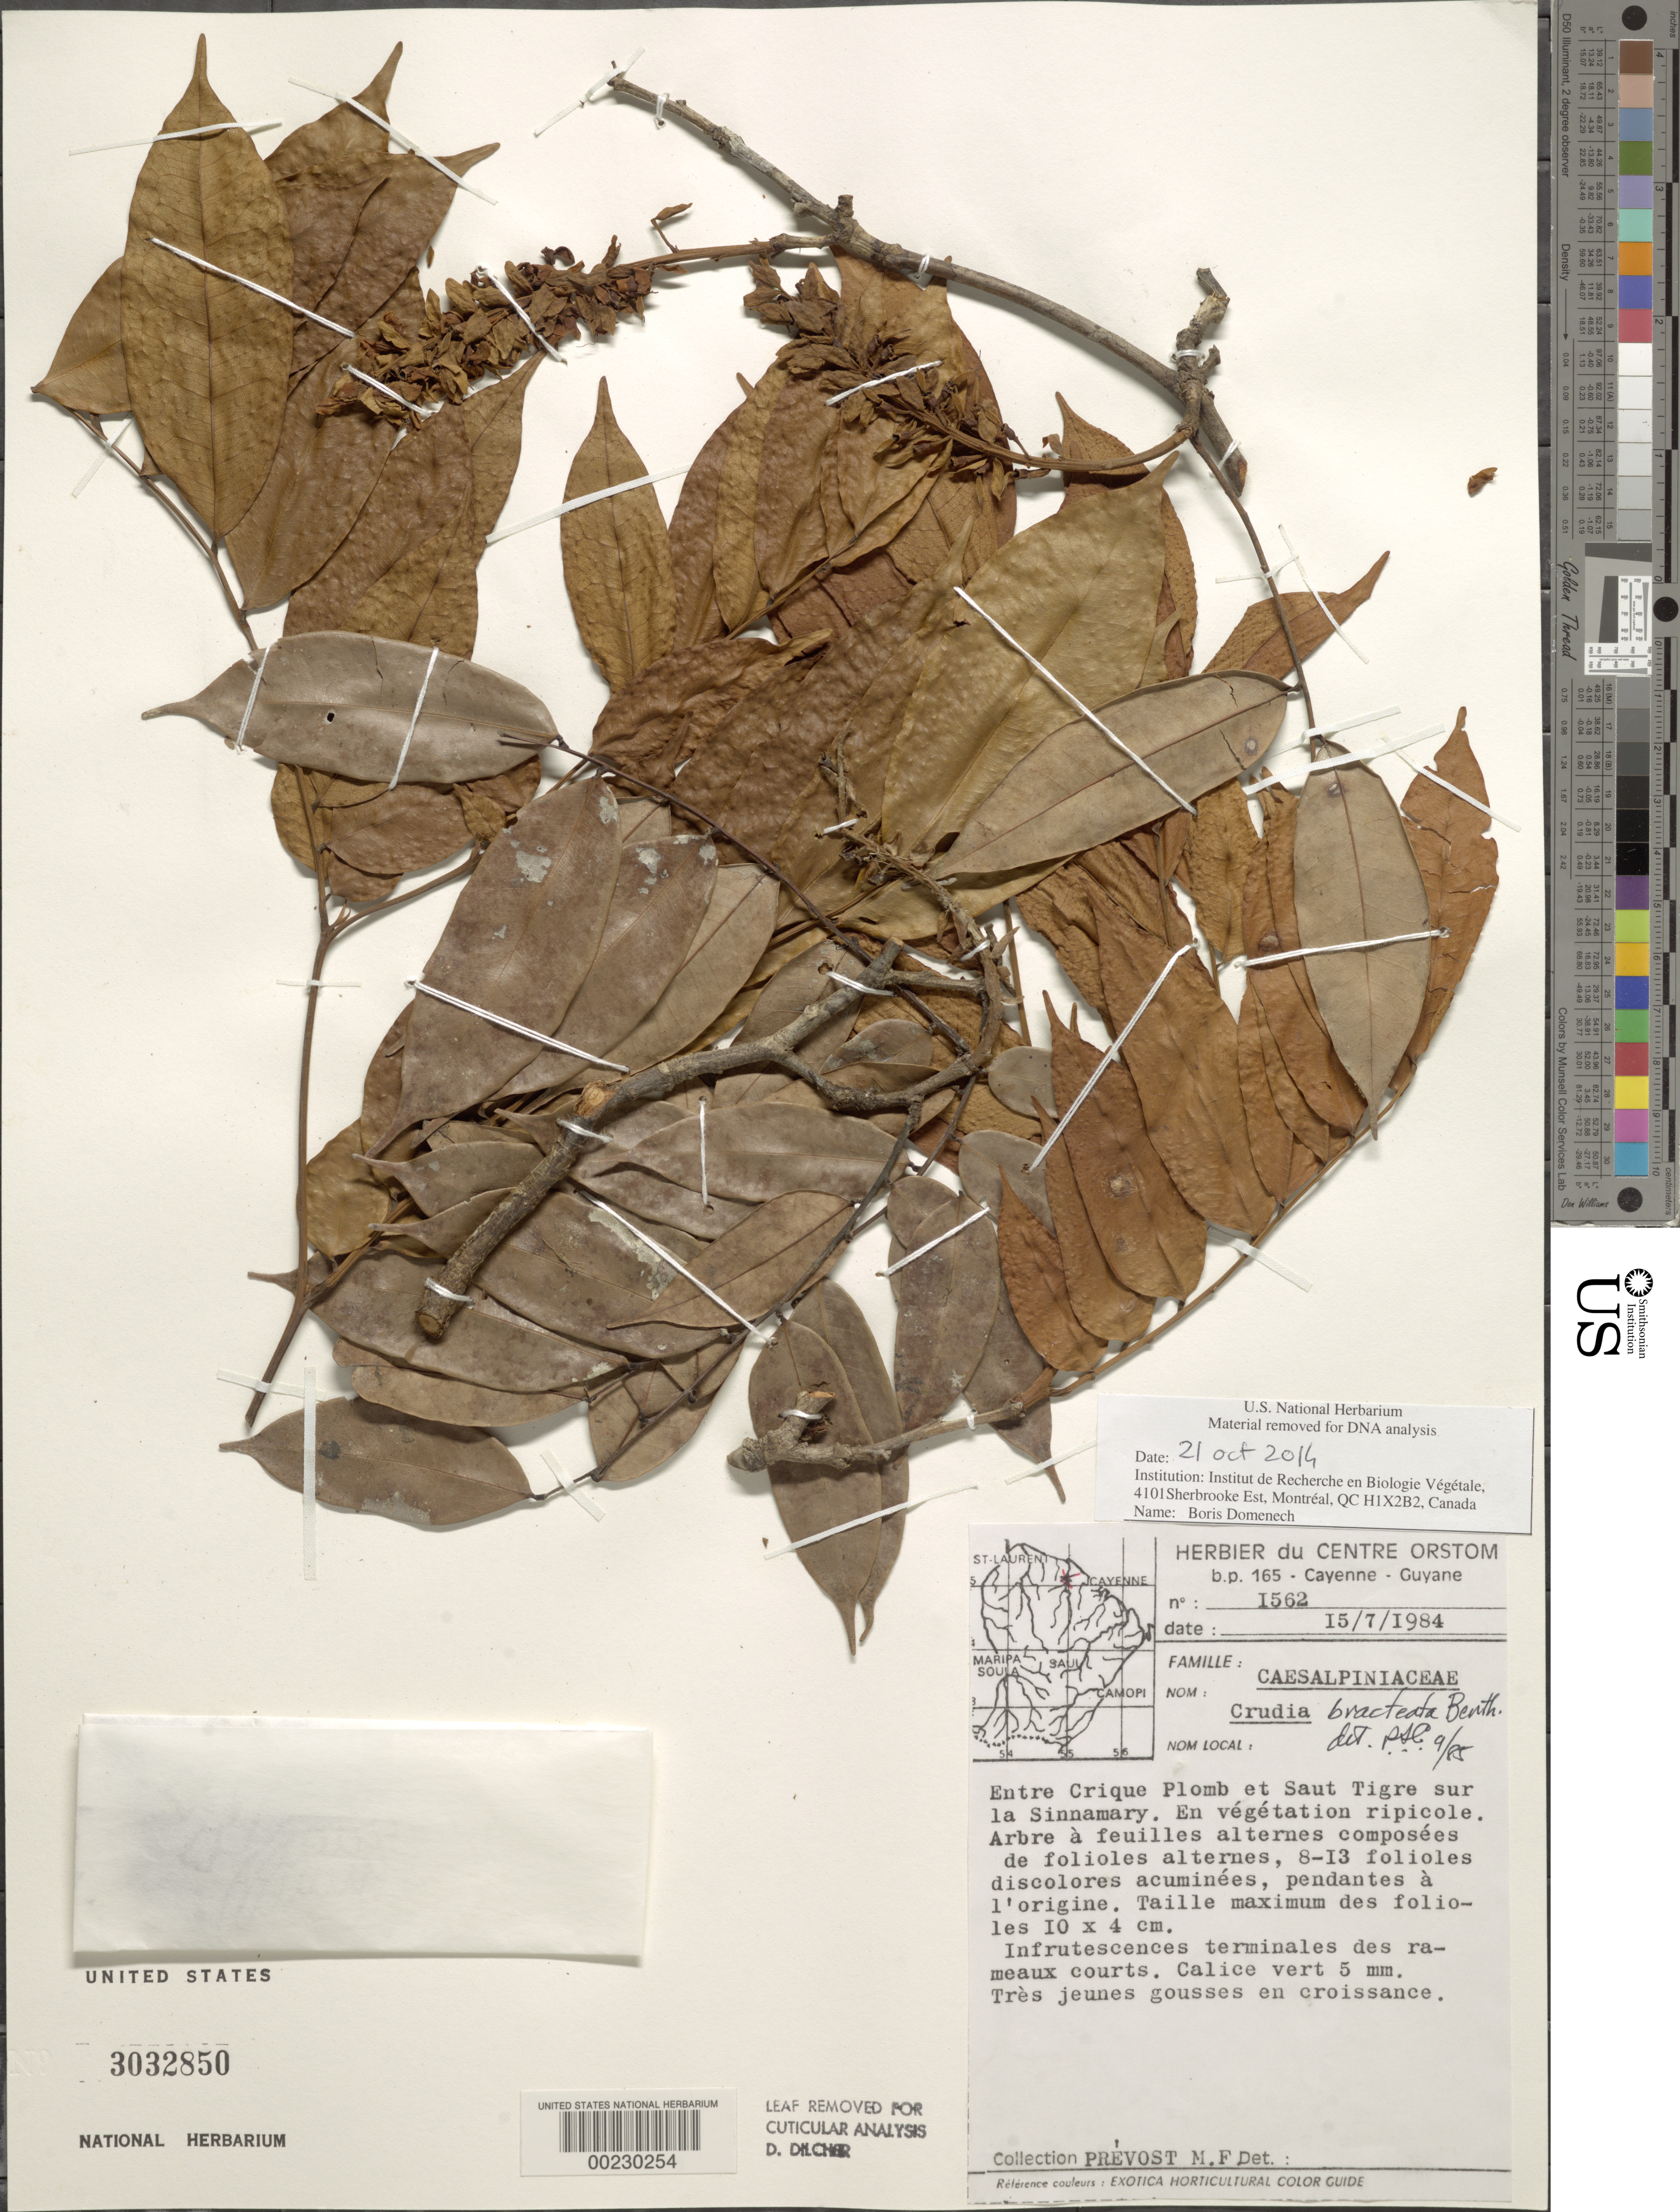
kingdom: Plantae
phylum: Tracheophyta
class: Magnoliopsida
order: Fabales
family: Fabaceae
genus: Crudia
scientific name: Crudia bracteata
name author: Benth.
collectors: M.-F. Prévost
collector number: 1562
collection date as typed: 15 Jul 1984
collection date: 1984-07-15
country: French Guiana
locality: Between crique plomb and saut tigre s of sinnamary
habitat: See specimen sheet for notes in french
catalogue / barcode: US 3032850